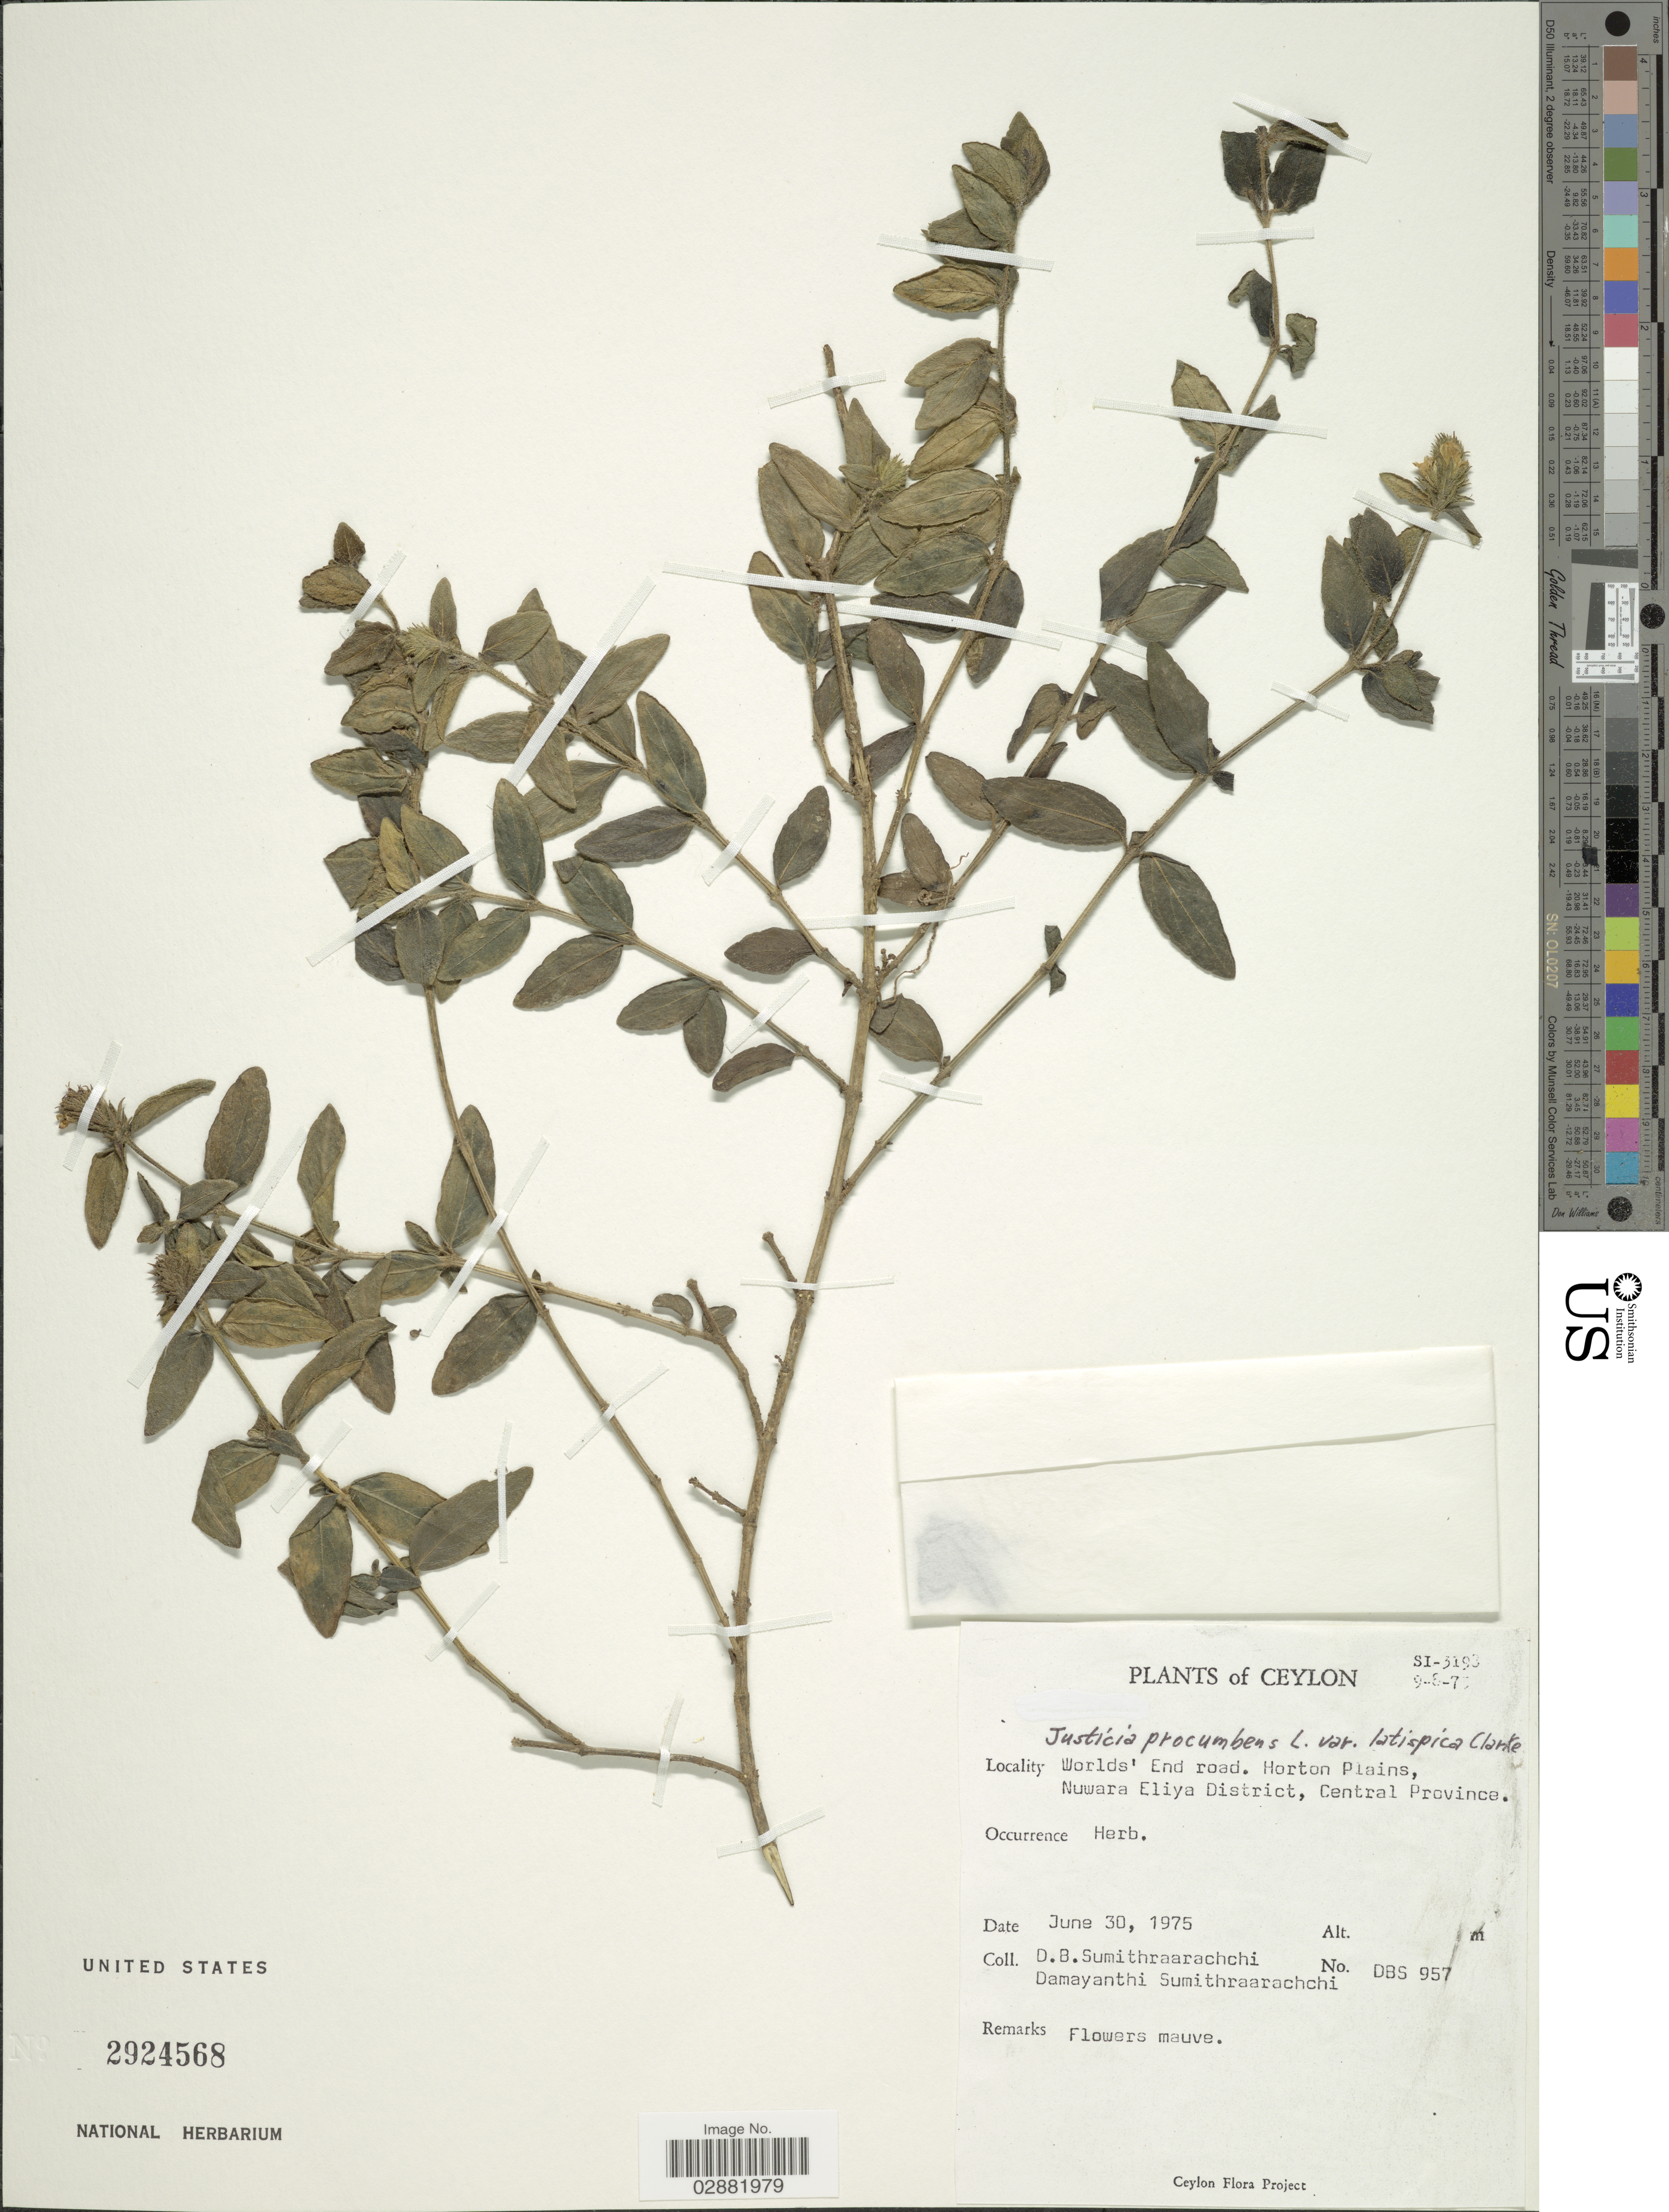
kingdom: Plantae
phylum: Tracheophyta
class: Magnoliopsida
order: Lamiales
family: Acanthaceae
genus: Justicia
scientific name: Justicia procumbens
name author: L.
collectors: D. B. Sumithraarachchi & D. Sumithraarachchi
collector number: DBS957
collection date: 1975-06-30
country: Sri Lanka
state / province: Central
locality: Ceylon, Wolds' End Road, Horton Plains, Nuwara Eliya District.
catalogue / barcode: US 2924568